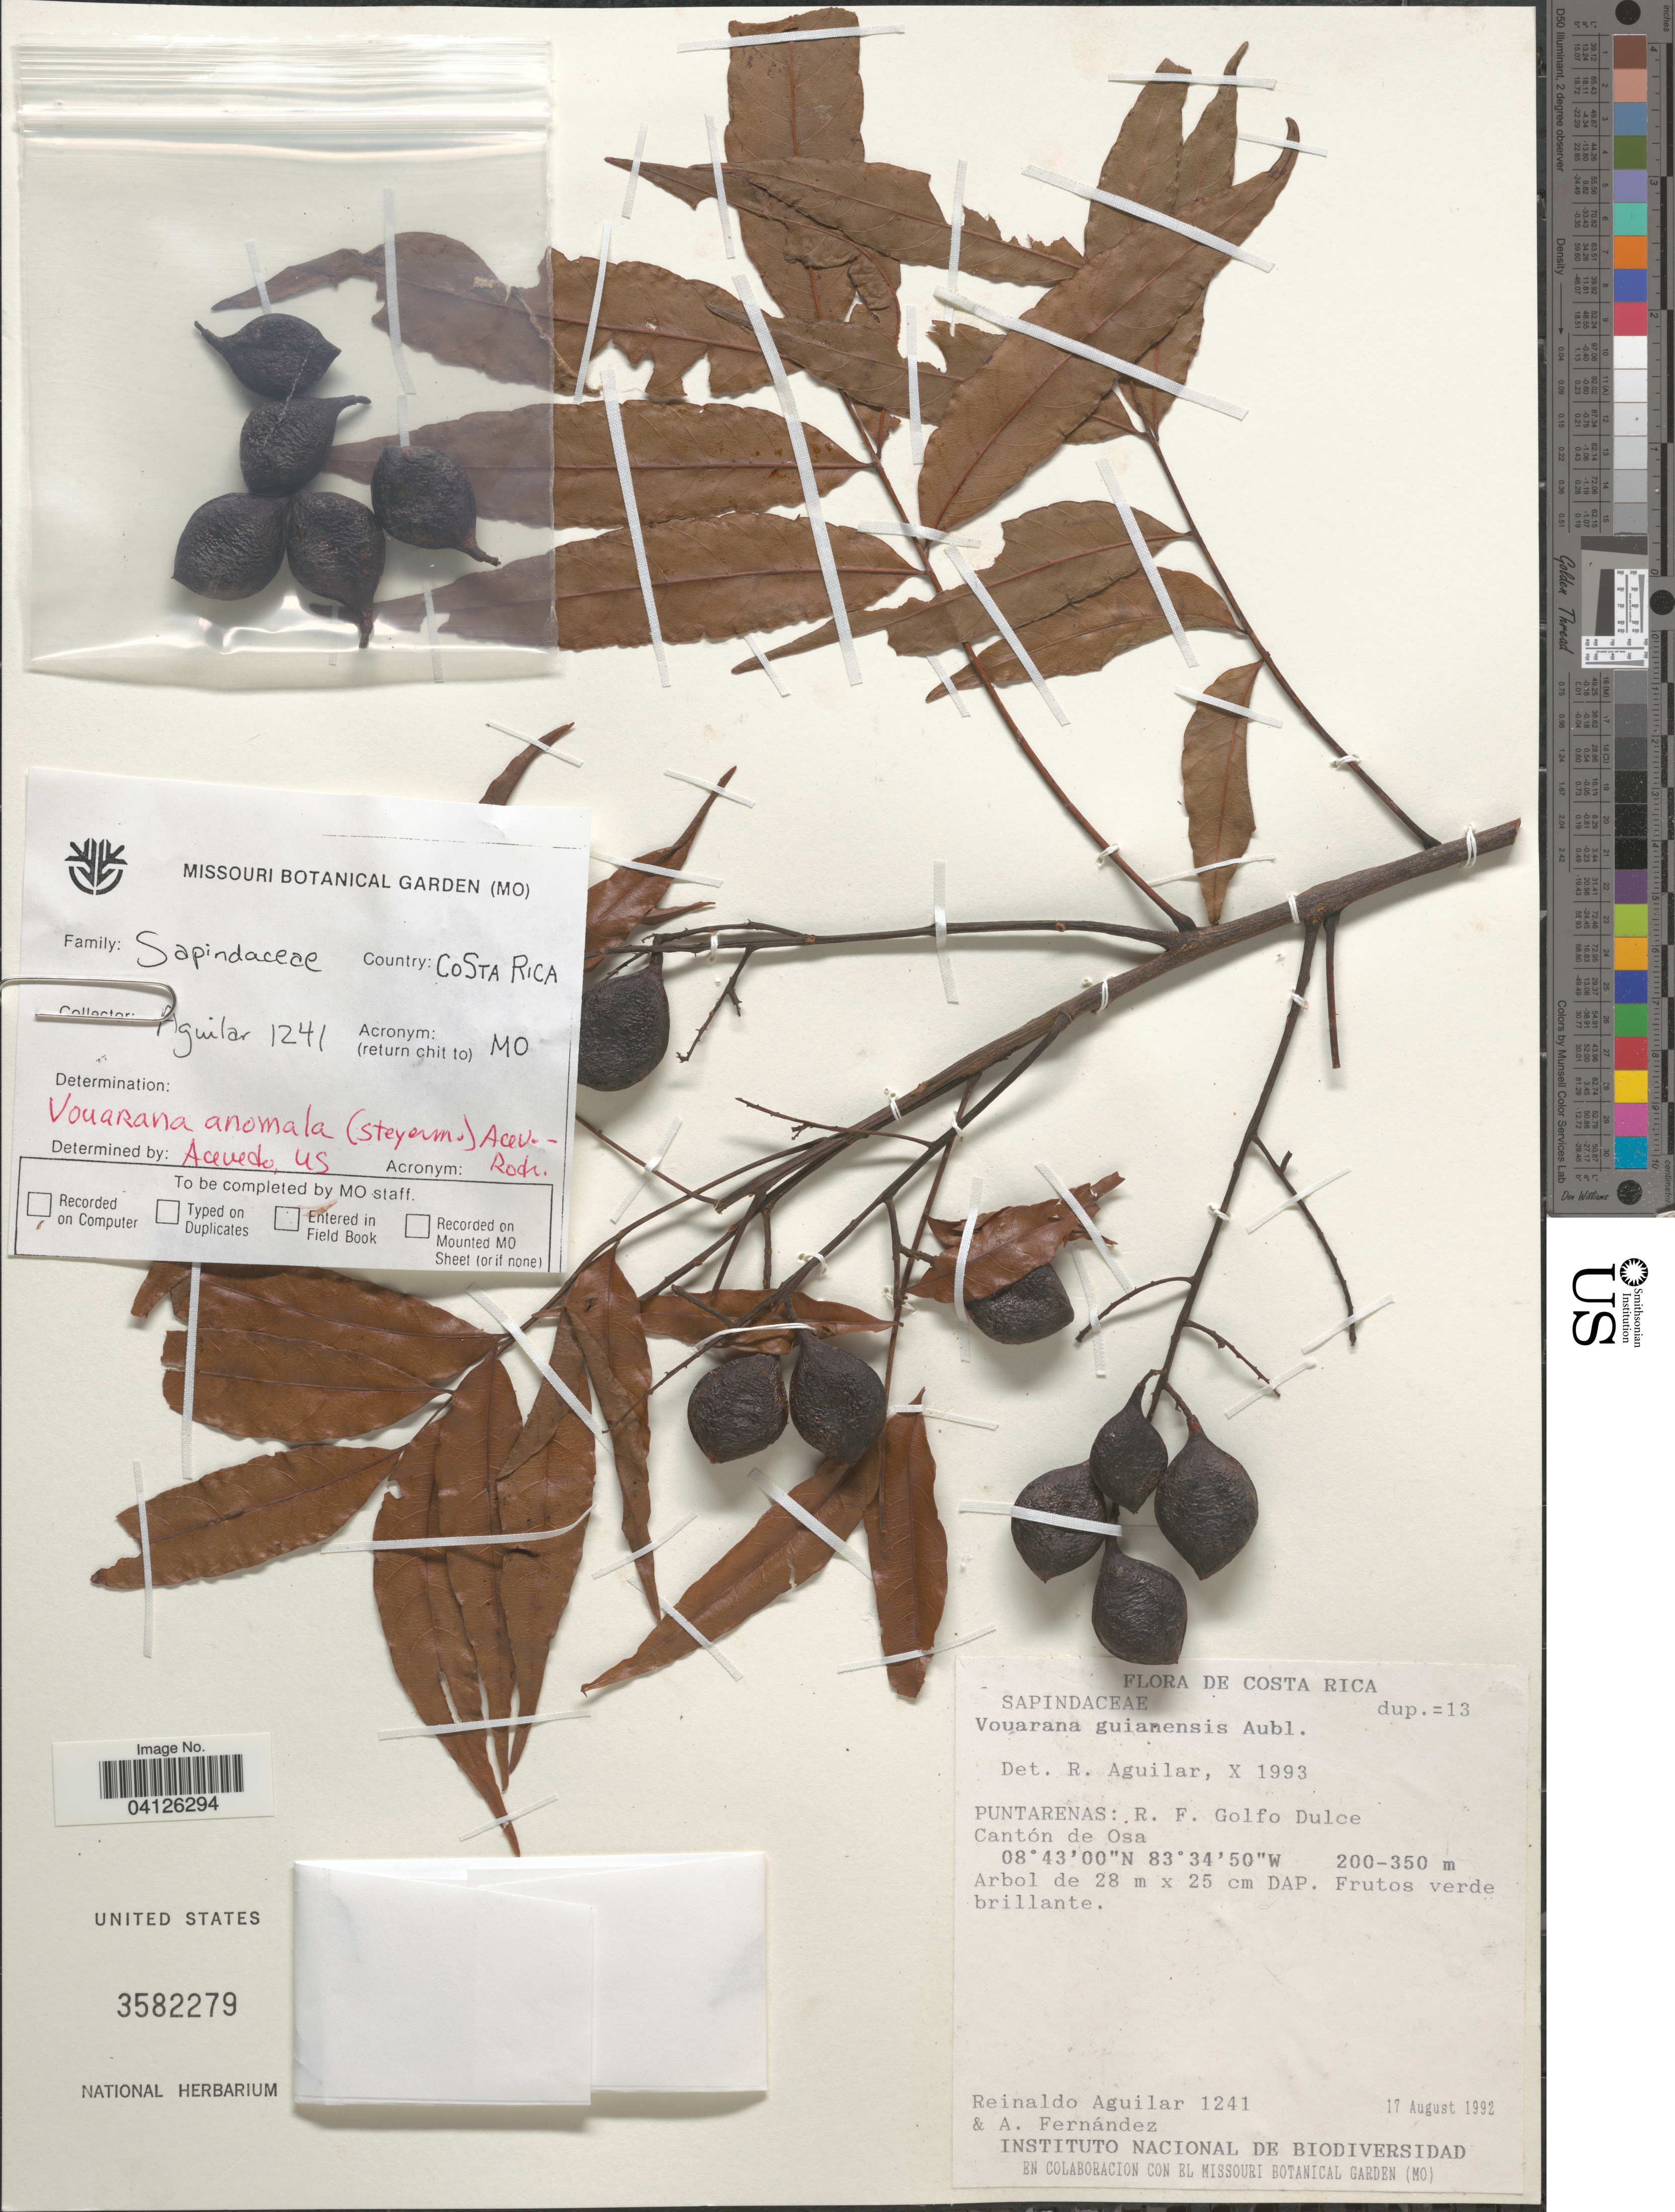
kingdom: Plantae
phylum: Tracheophyta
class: Magnoliopsida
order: Sapindales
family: Sapindaceae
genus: Vouarana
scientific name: Vouarana anomala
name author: (Steyerm.) Acev.-Rodr.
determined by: Acevedo-Rodriguez, P., (US), Smithsonian Institution - National Museum of Natural History (UNITED STATES)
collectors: R. Aguilar & A. Fernández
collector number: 1241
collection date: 1992-08-17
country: Costa Rica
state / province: Puntarenas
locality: R. F. Golfo Dulce. Cantón de Osa.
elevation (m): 200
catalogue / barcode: US 3582279